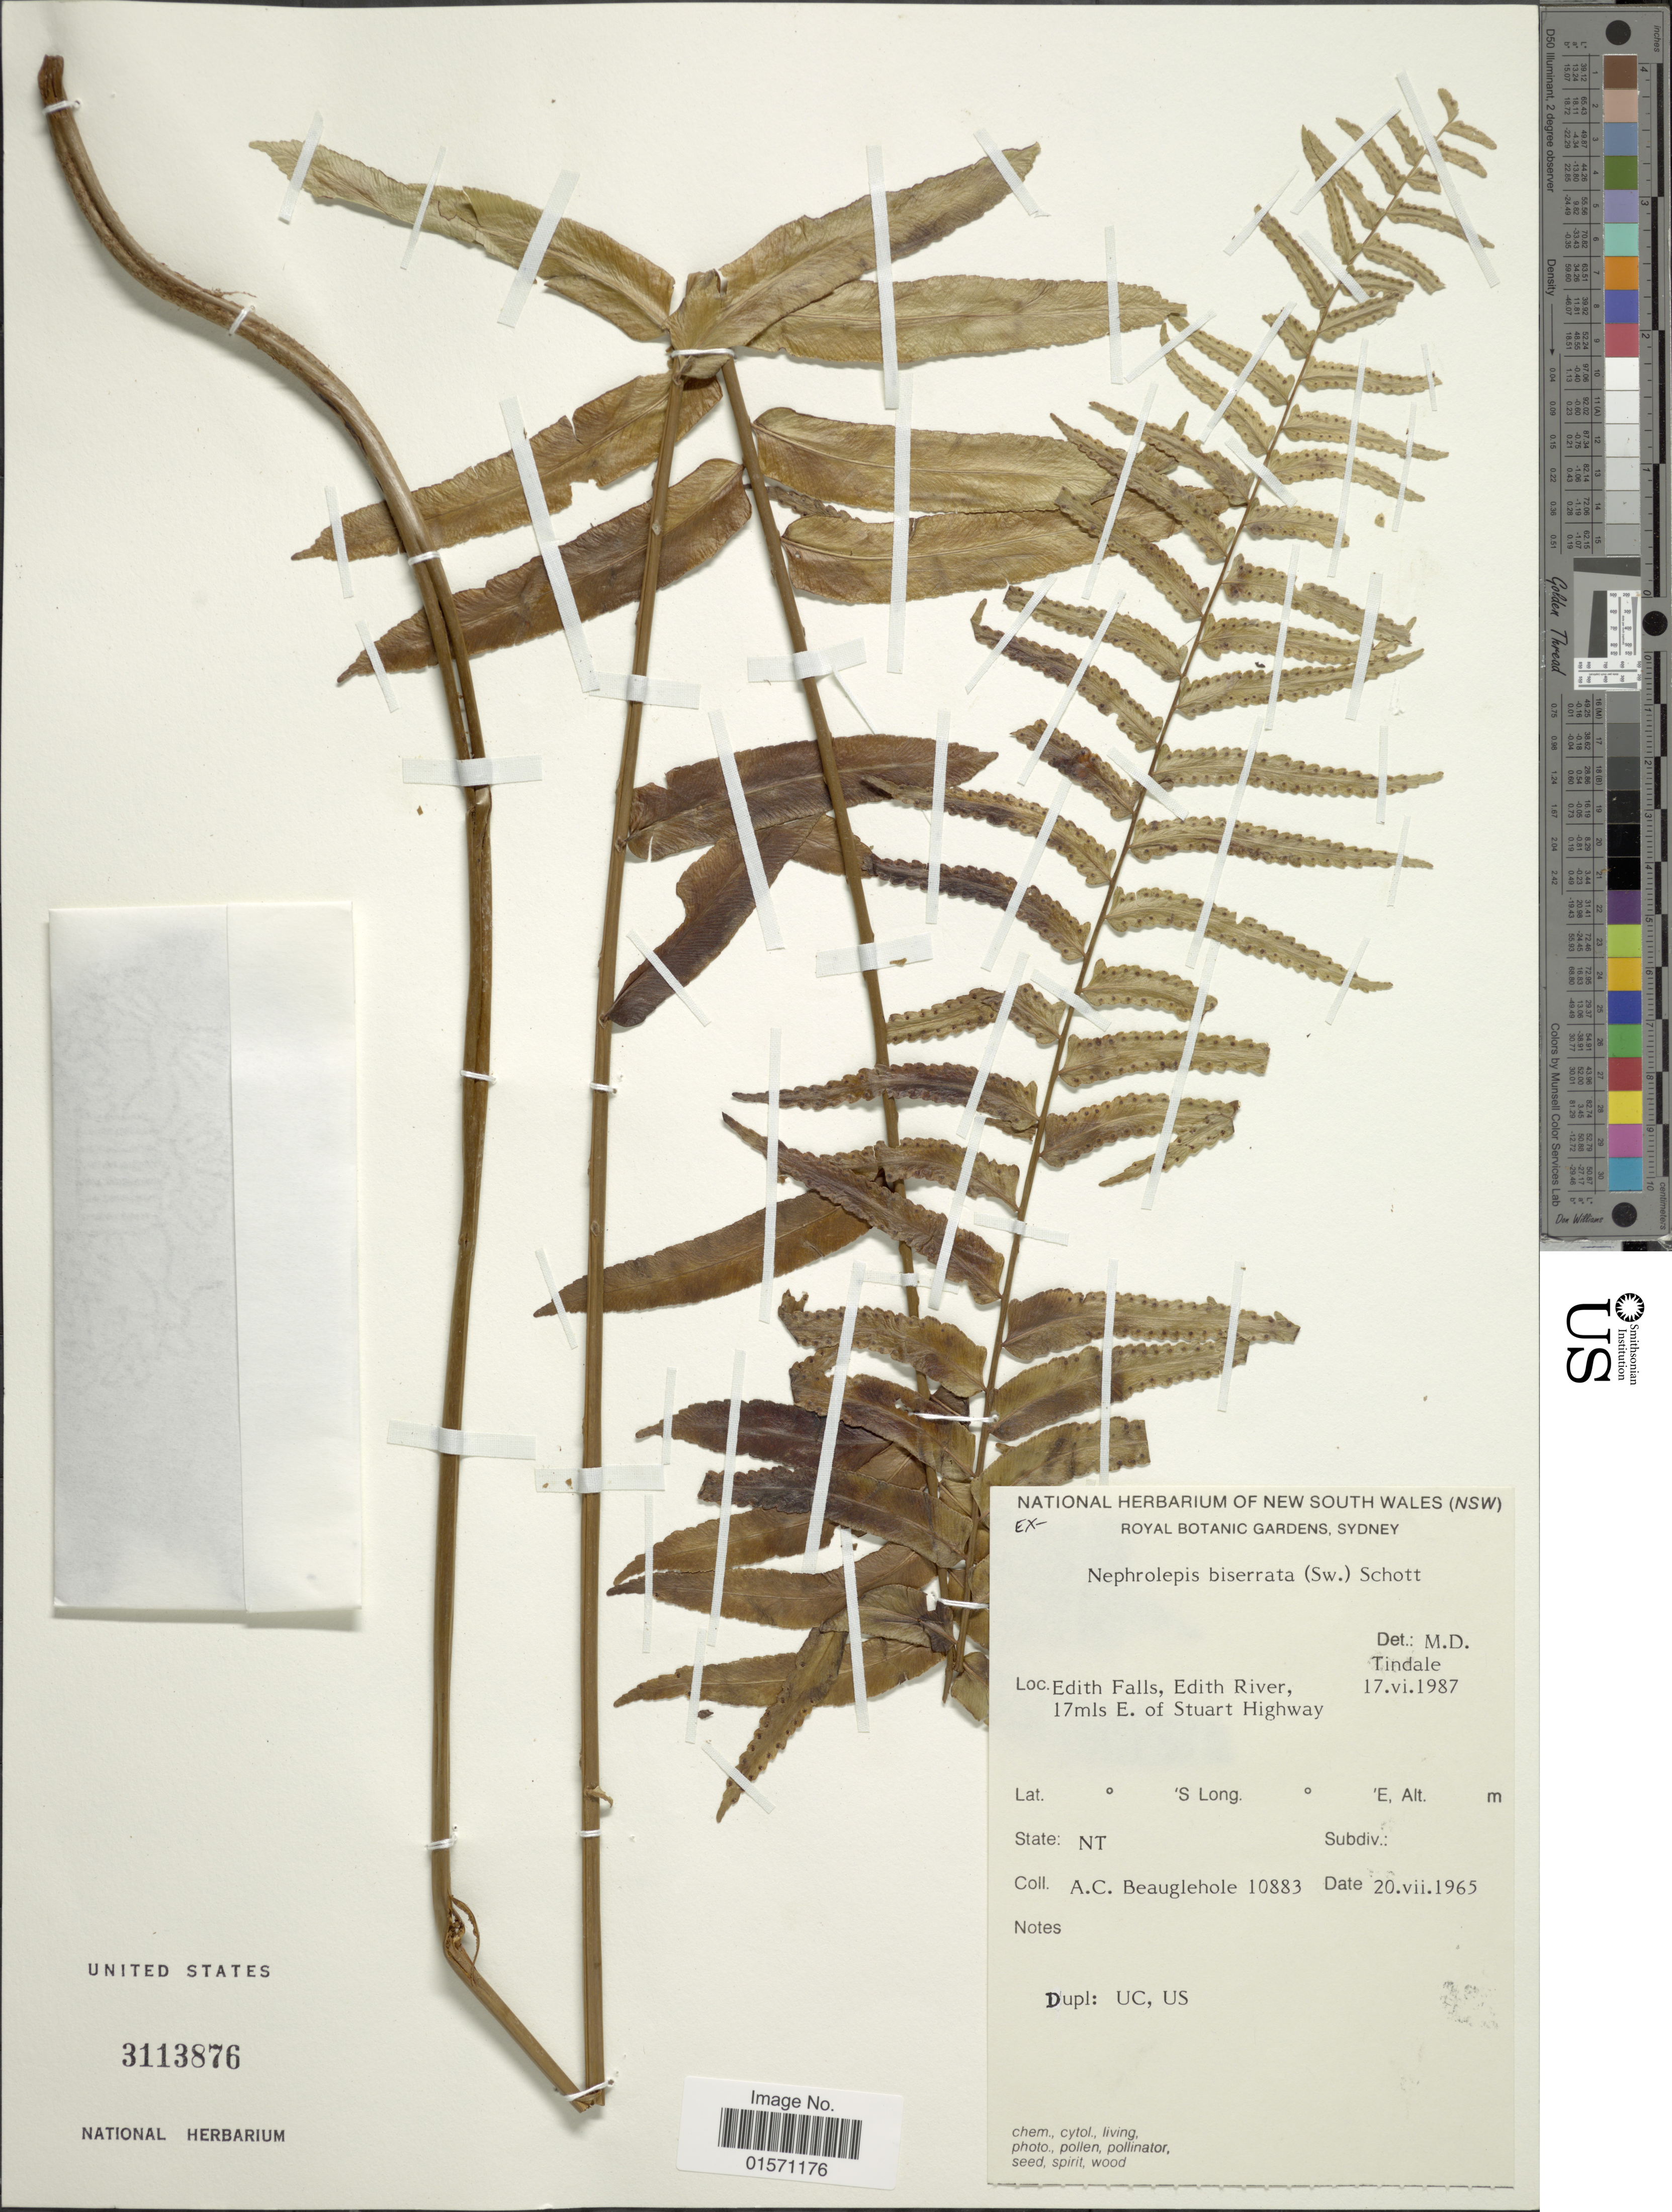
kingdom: Plantae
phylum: Tracheophyta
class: Polypodiopsida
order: Polypodiales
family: Nephrolepidaceae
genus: Nephrolepis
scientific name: Nephrolepis biserrata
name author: (Sw.) Schott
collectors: A. Beauglehole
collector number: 10883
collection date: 1965-07-20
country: Australia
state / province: Northern Territory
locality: Edith Falls, Edith River, 17mls E. of Stuart Highway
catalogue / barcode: US 3113876